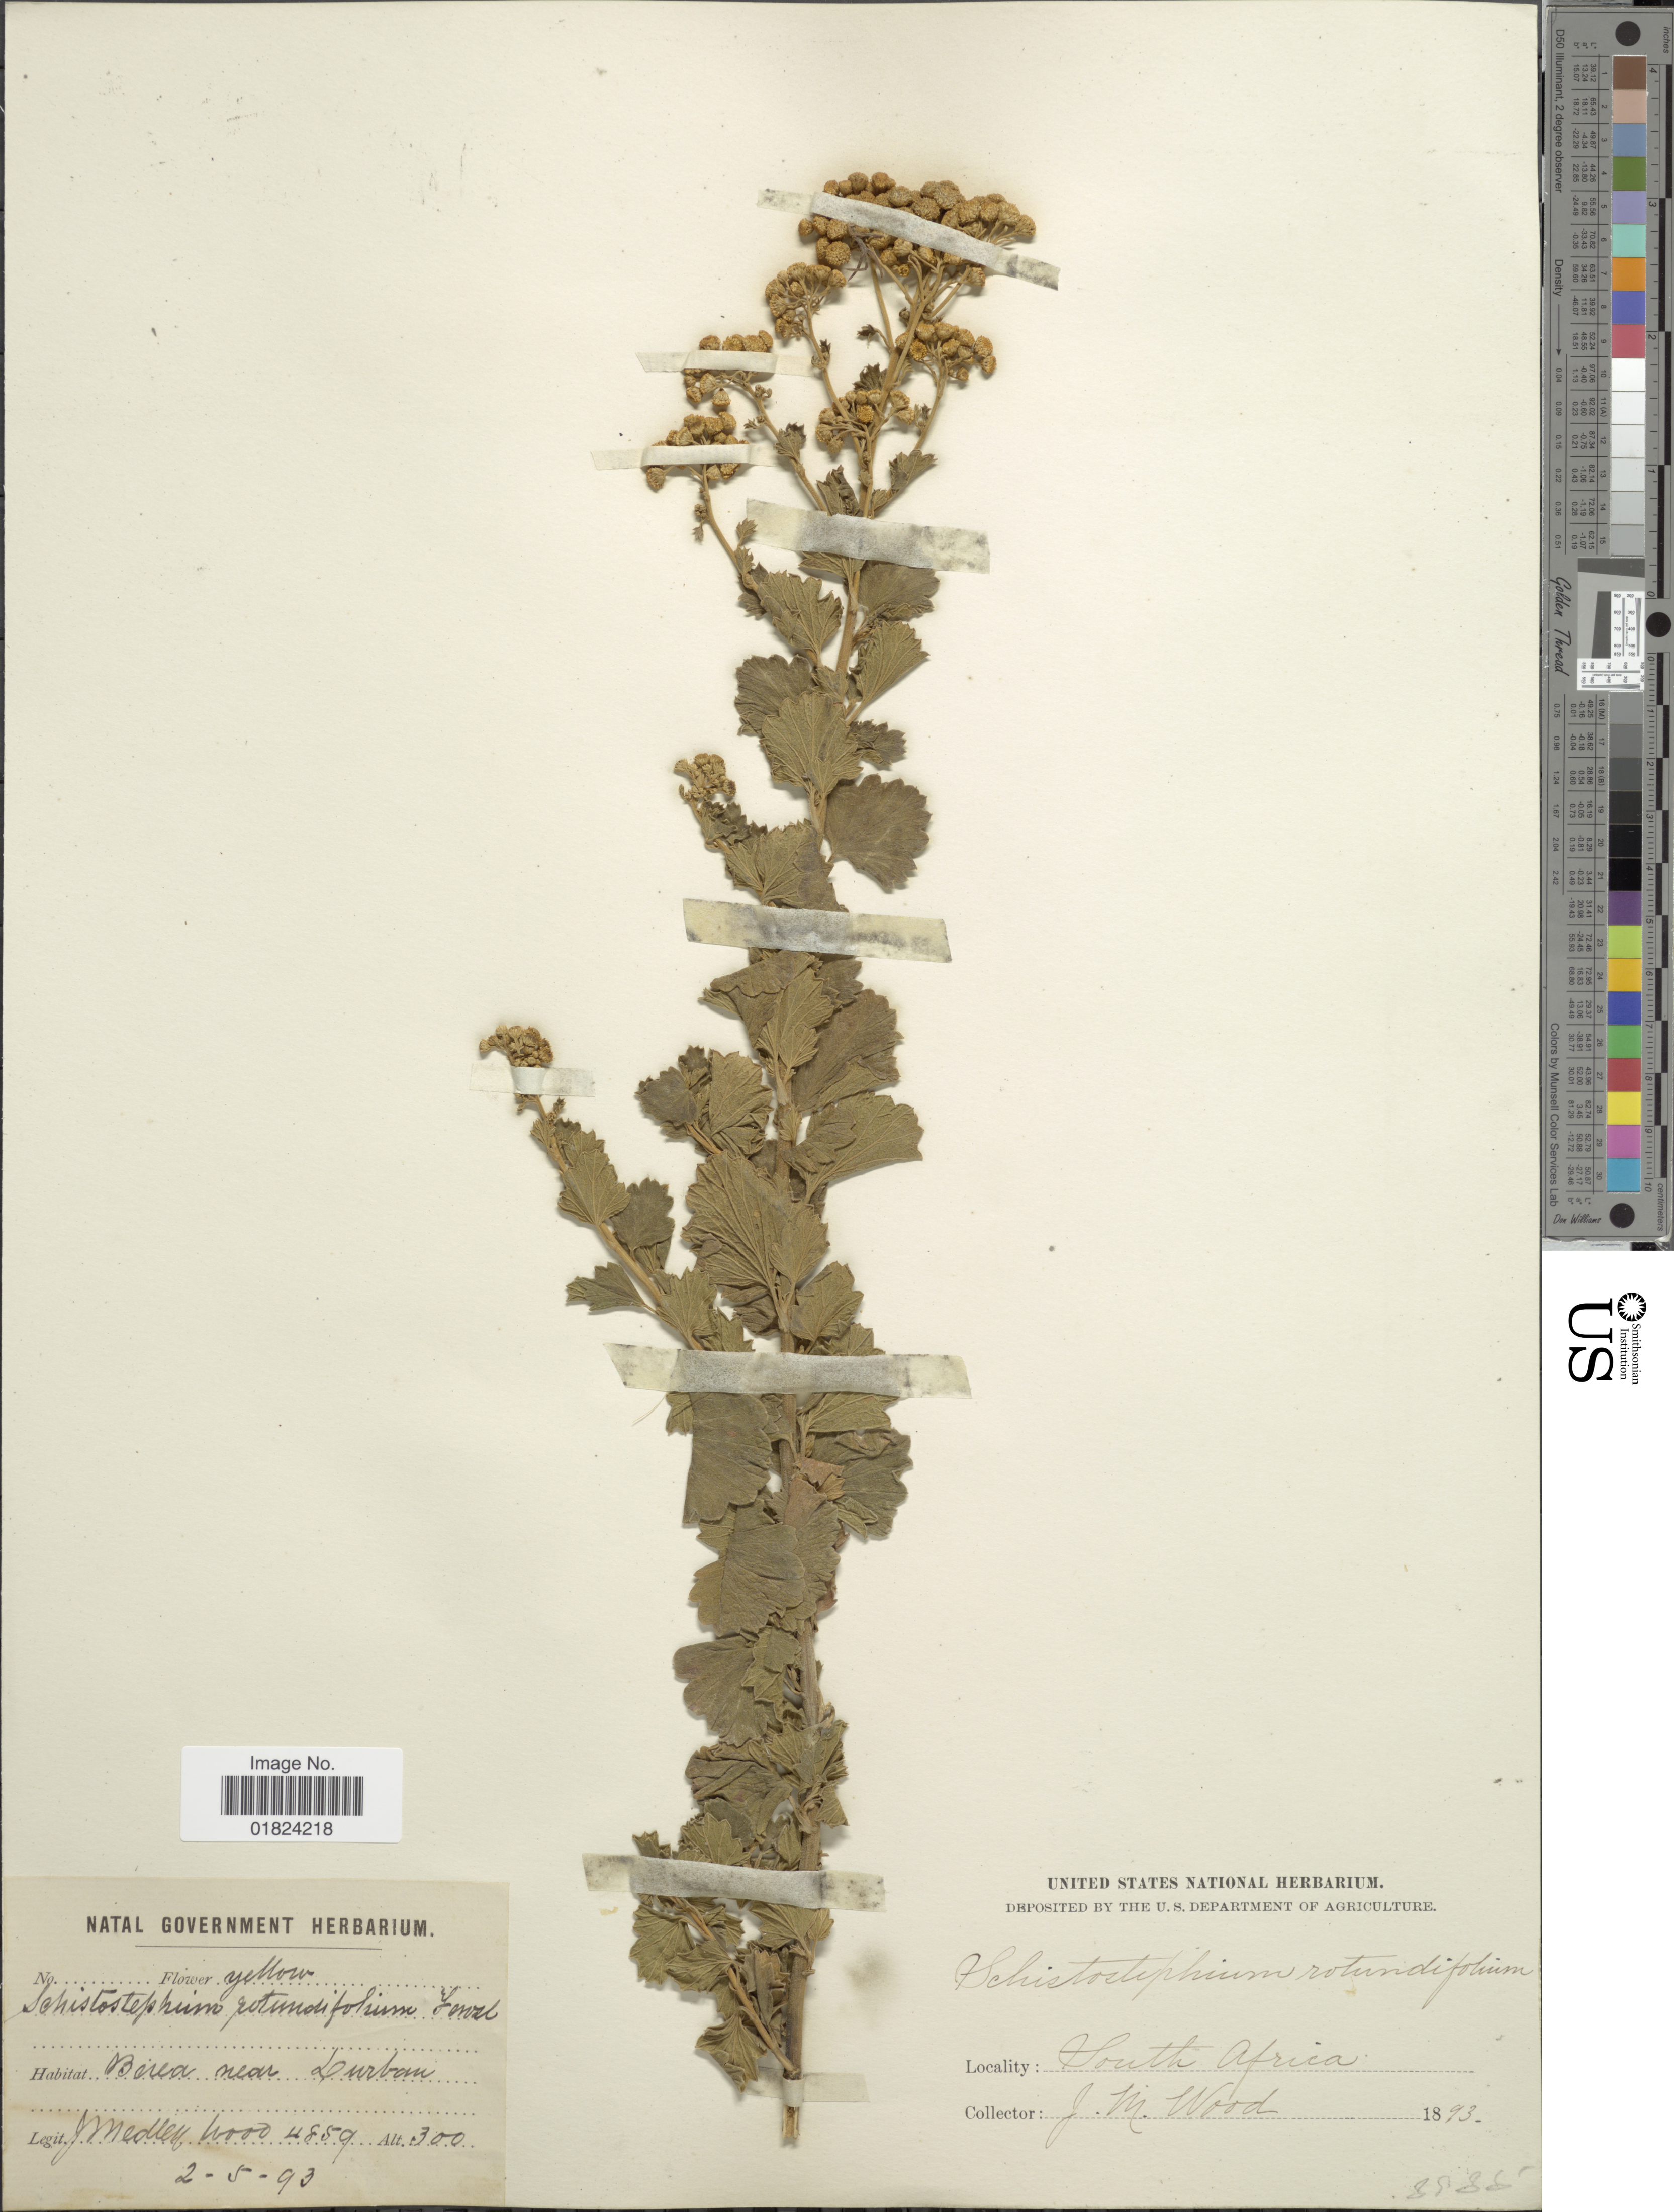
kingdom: Plantae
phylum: Tracheophyta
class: Magnoliopsida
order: Asterales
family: Asteraceae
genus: Schistostephium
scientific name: Schistostephium rotundifolium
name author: Fenzl ex Harv.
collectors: J. Medley Wood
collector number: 4889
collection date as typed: Transcribed d/m/y: 2/5/93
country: South Africa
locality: Beria near Durban